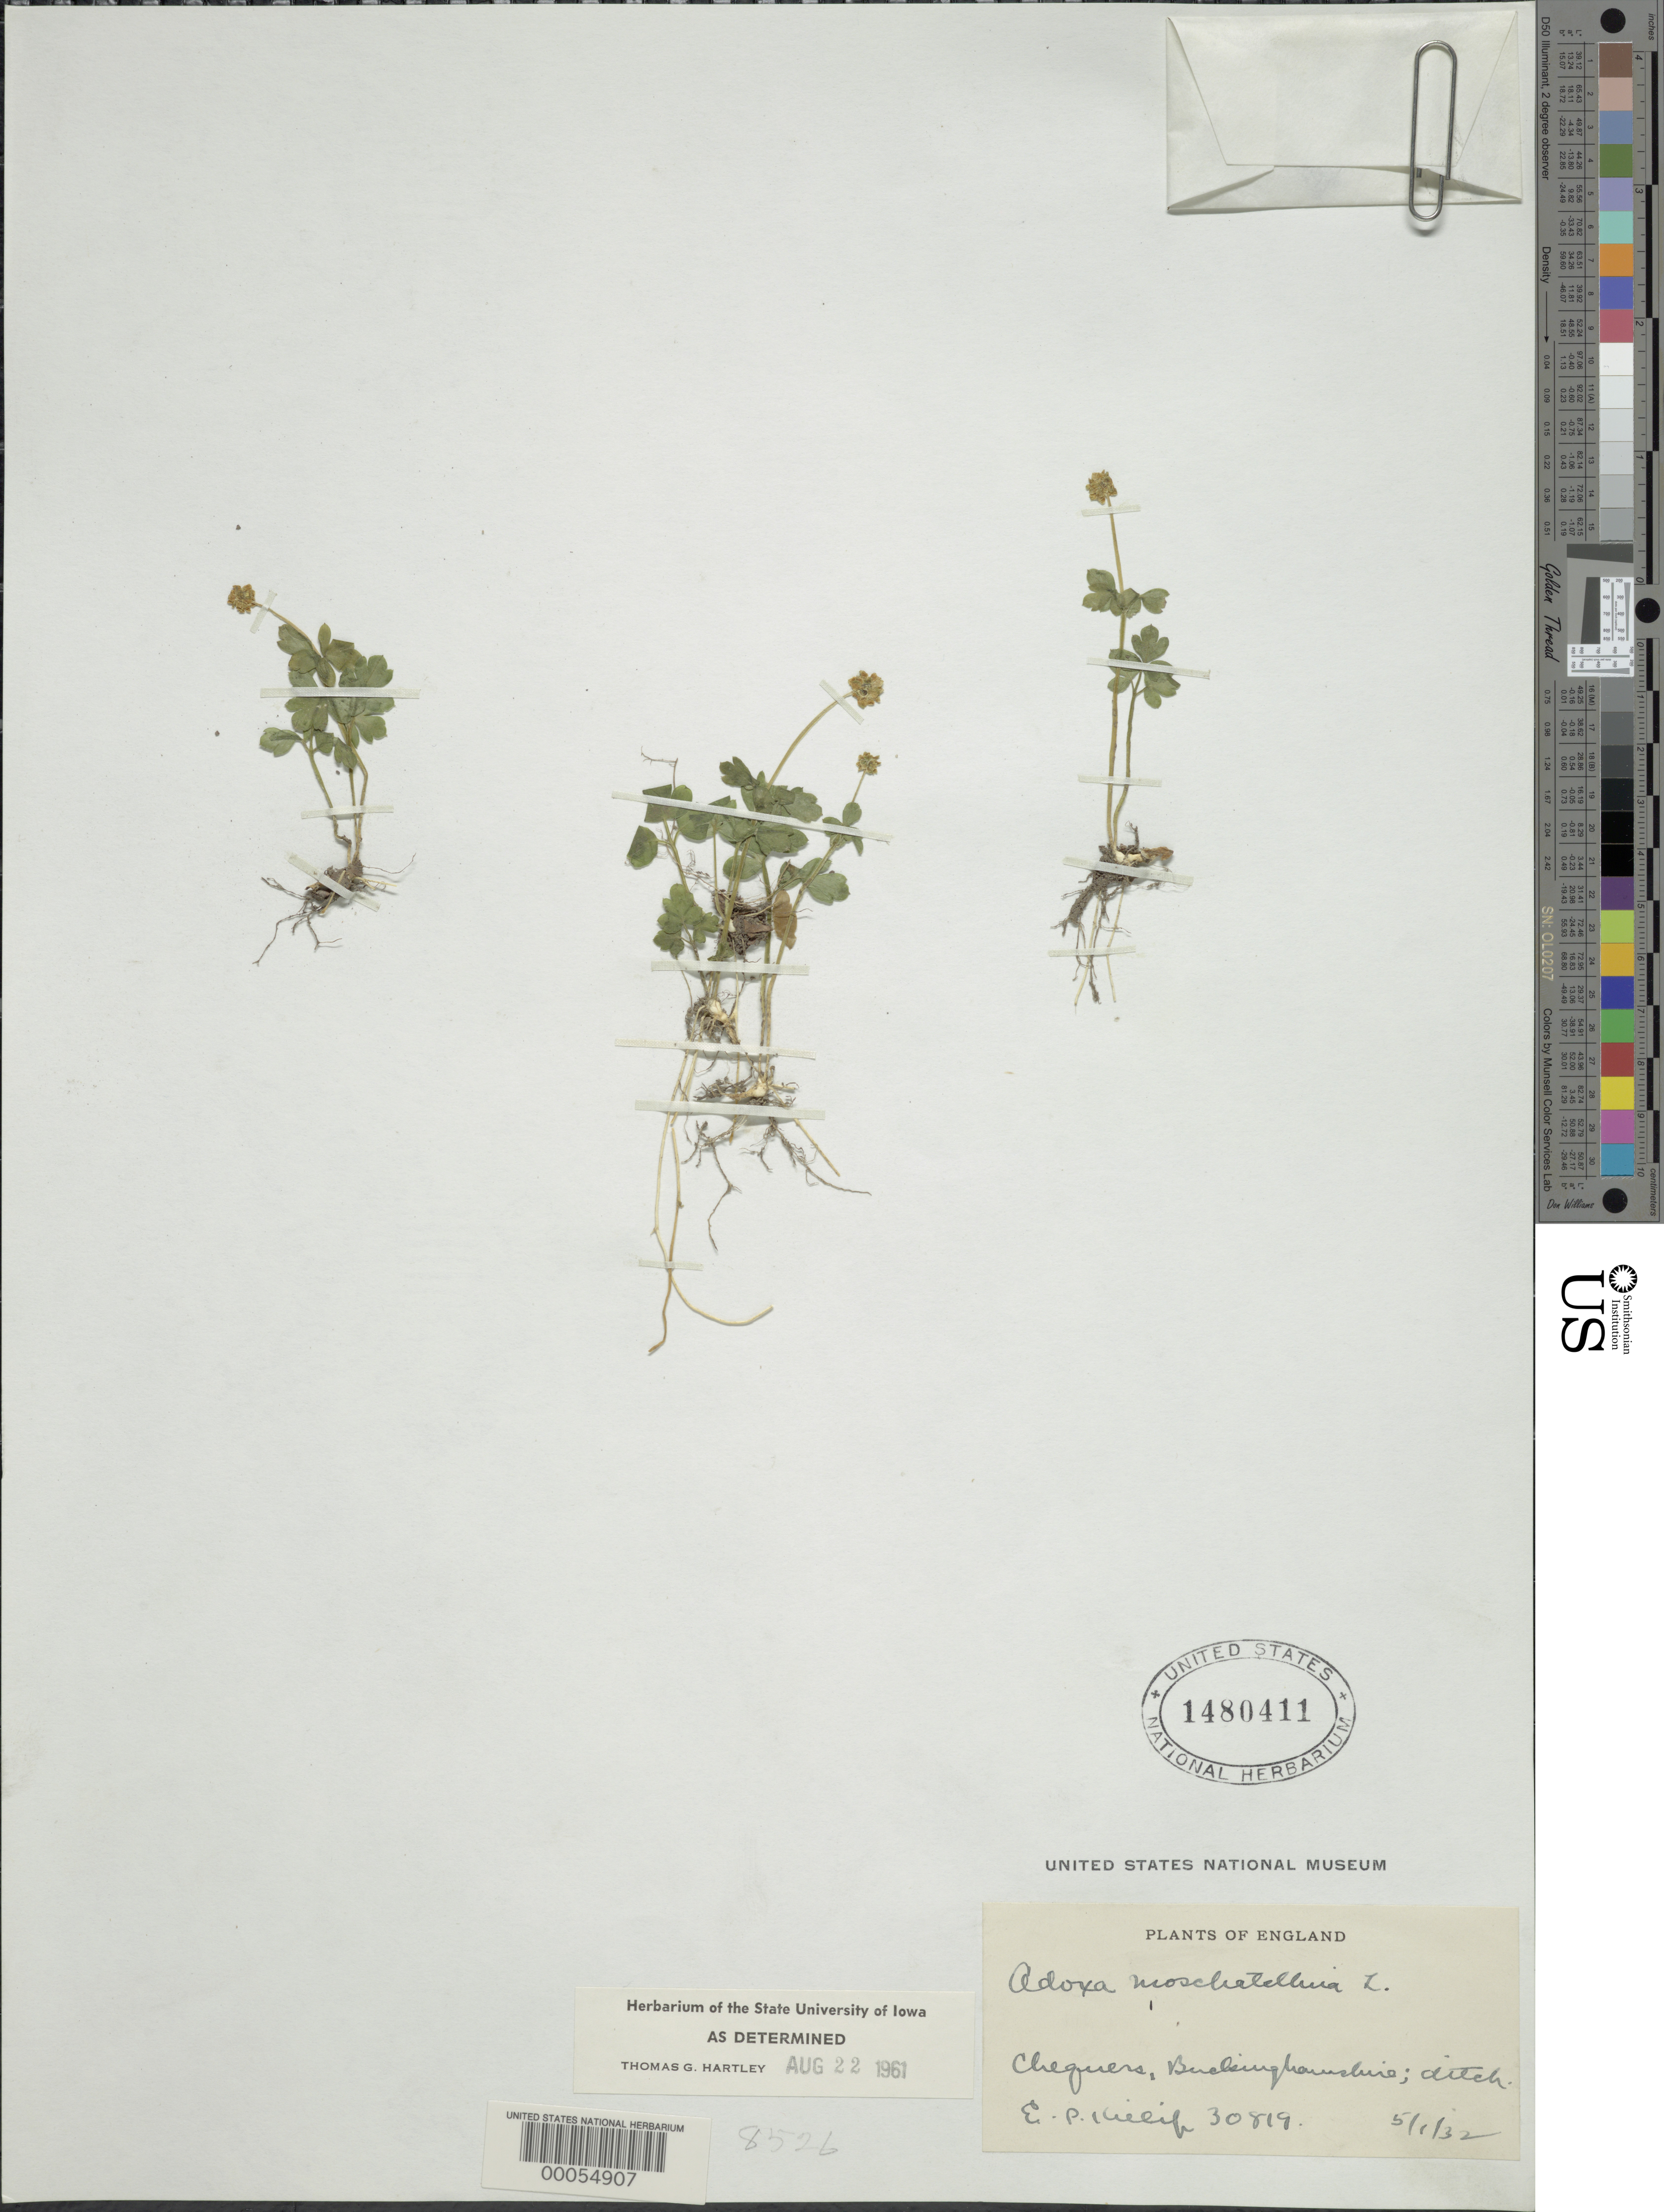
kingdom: Plantae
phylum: Tracheophyta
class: Magnoliopsida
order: Dipsacales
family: Viburnaceae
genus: Adoxa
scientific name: Adoxa moschatellina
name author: L.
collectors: E. Plielif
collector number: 30819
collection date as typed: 01 May 1932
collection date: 1932-05-01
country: United Kingdom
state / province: England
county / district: Buckinghamshire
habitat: In ditch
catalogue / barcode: US 1480411